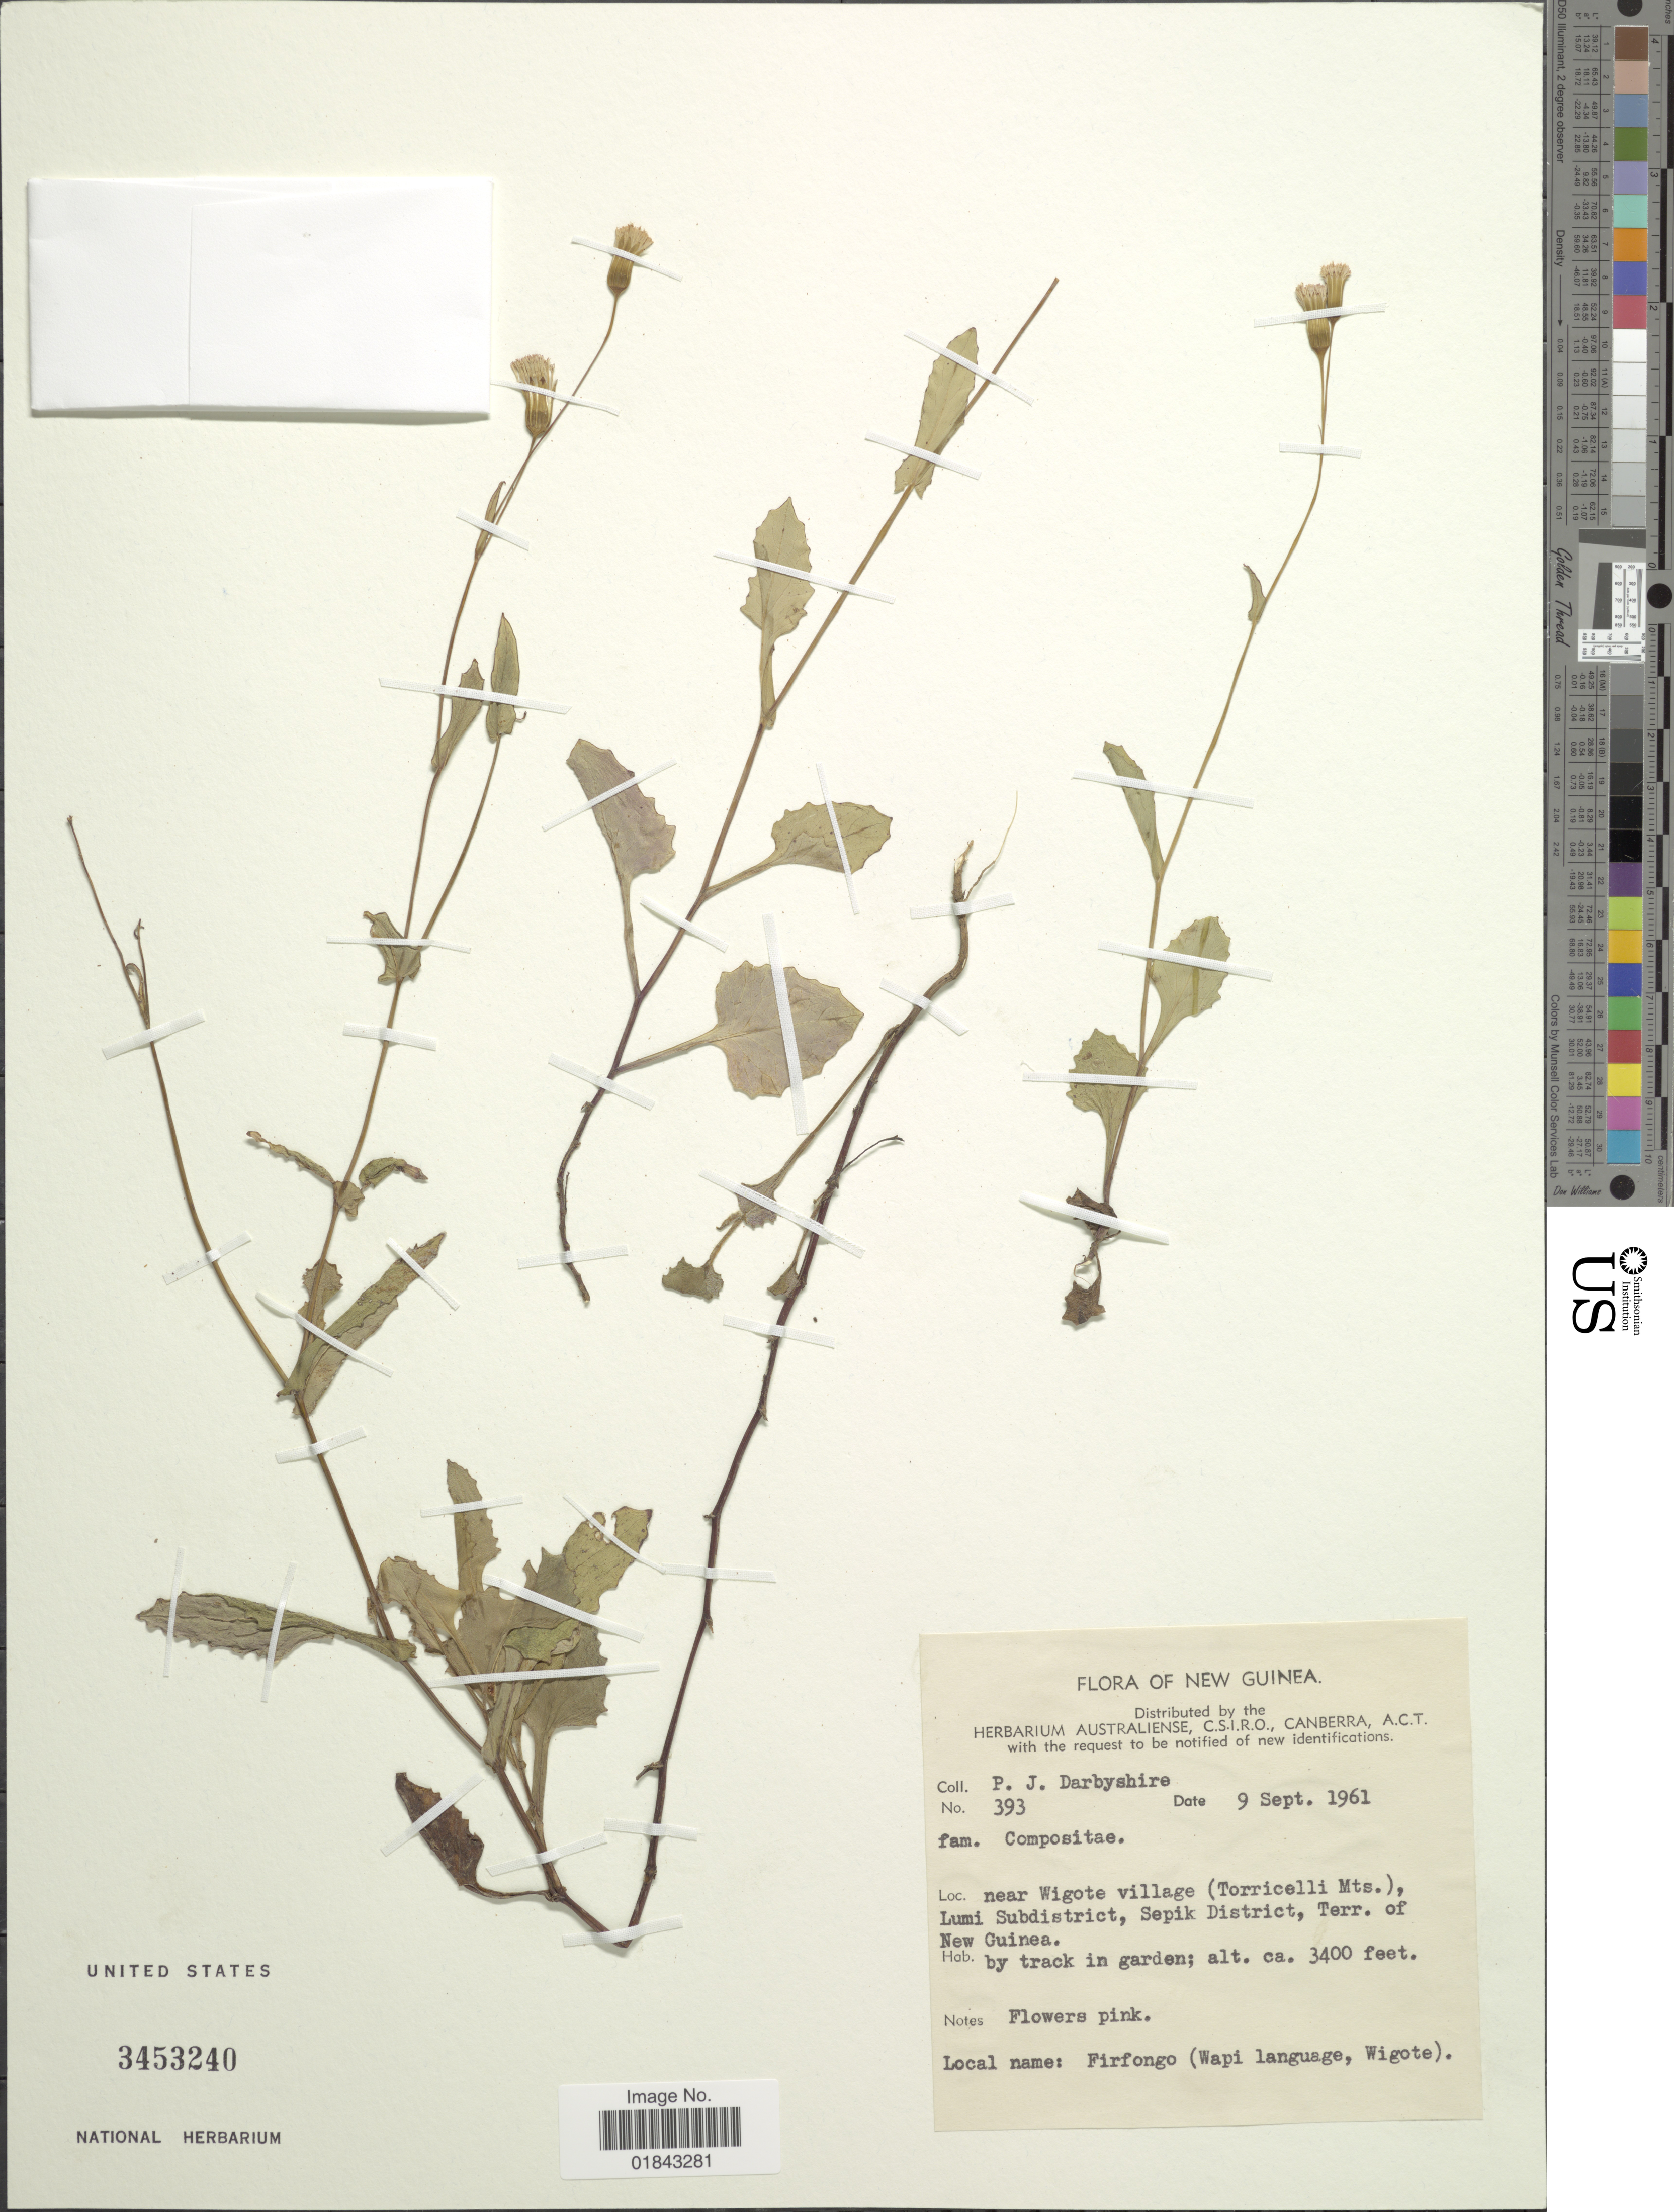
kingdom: Plantae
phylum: Tracheophyta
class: Magnoliopsida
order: Asterales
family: Asteraceae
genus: Emilia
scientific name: Emilia fosbergii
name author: Nicolson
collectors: P. Darbyshire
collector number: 393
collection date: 1961-09-09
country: Papua New Guinea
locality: New Guinea, near Wigote village (Torricelli Mts.), Lumi Subdistrict, Sepik District, Terr. of New Guinea, by track in garden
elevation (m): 1036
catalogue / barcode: US 3453240